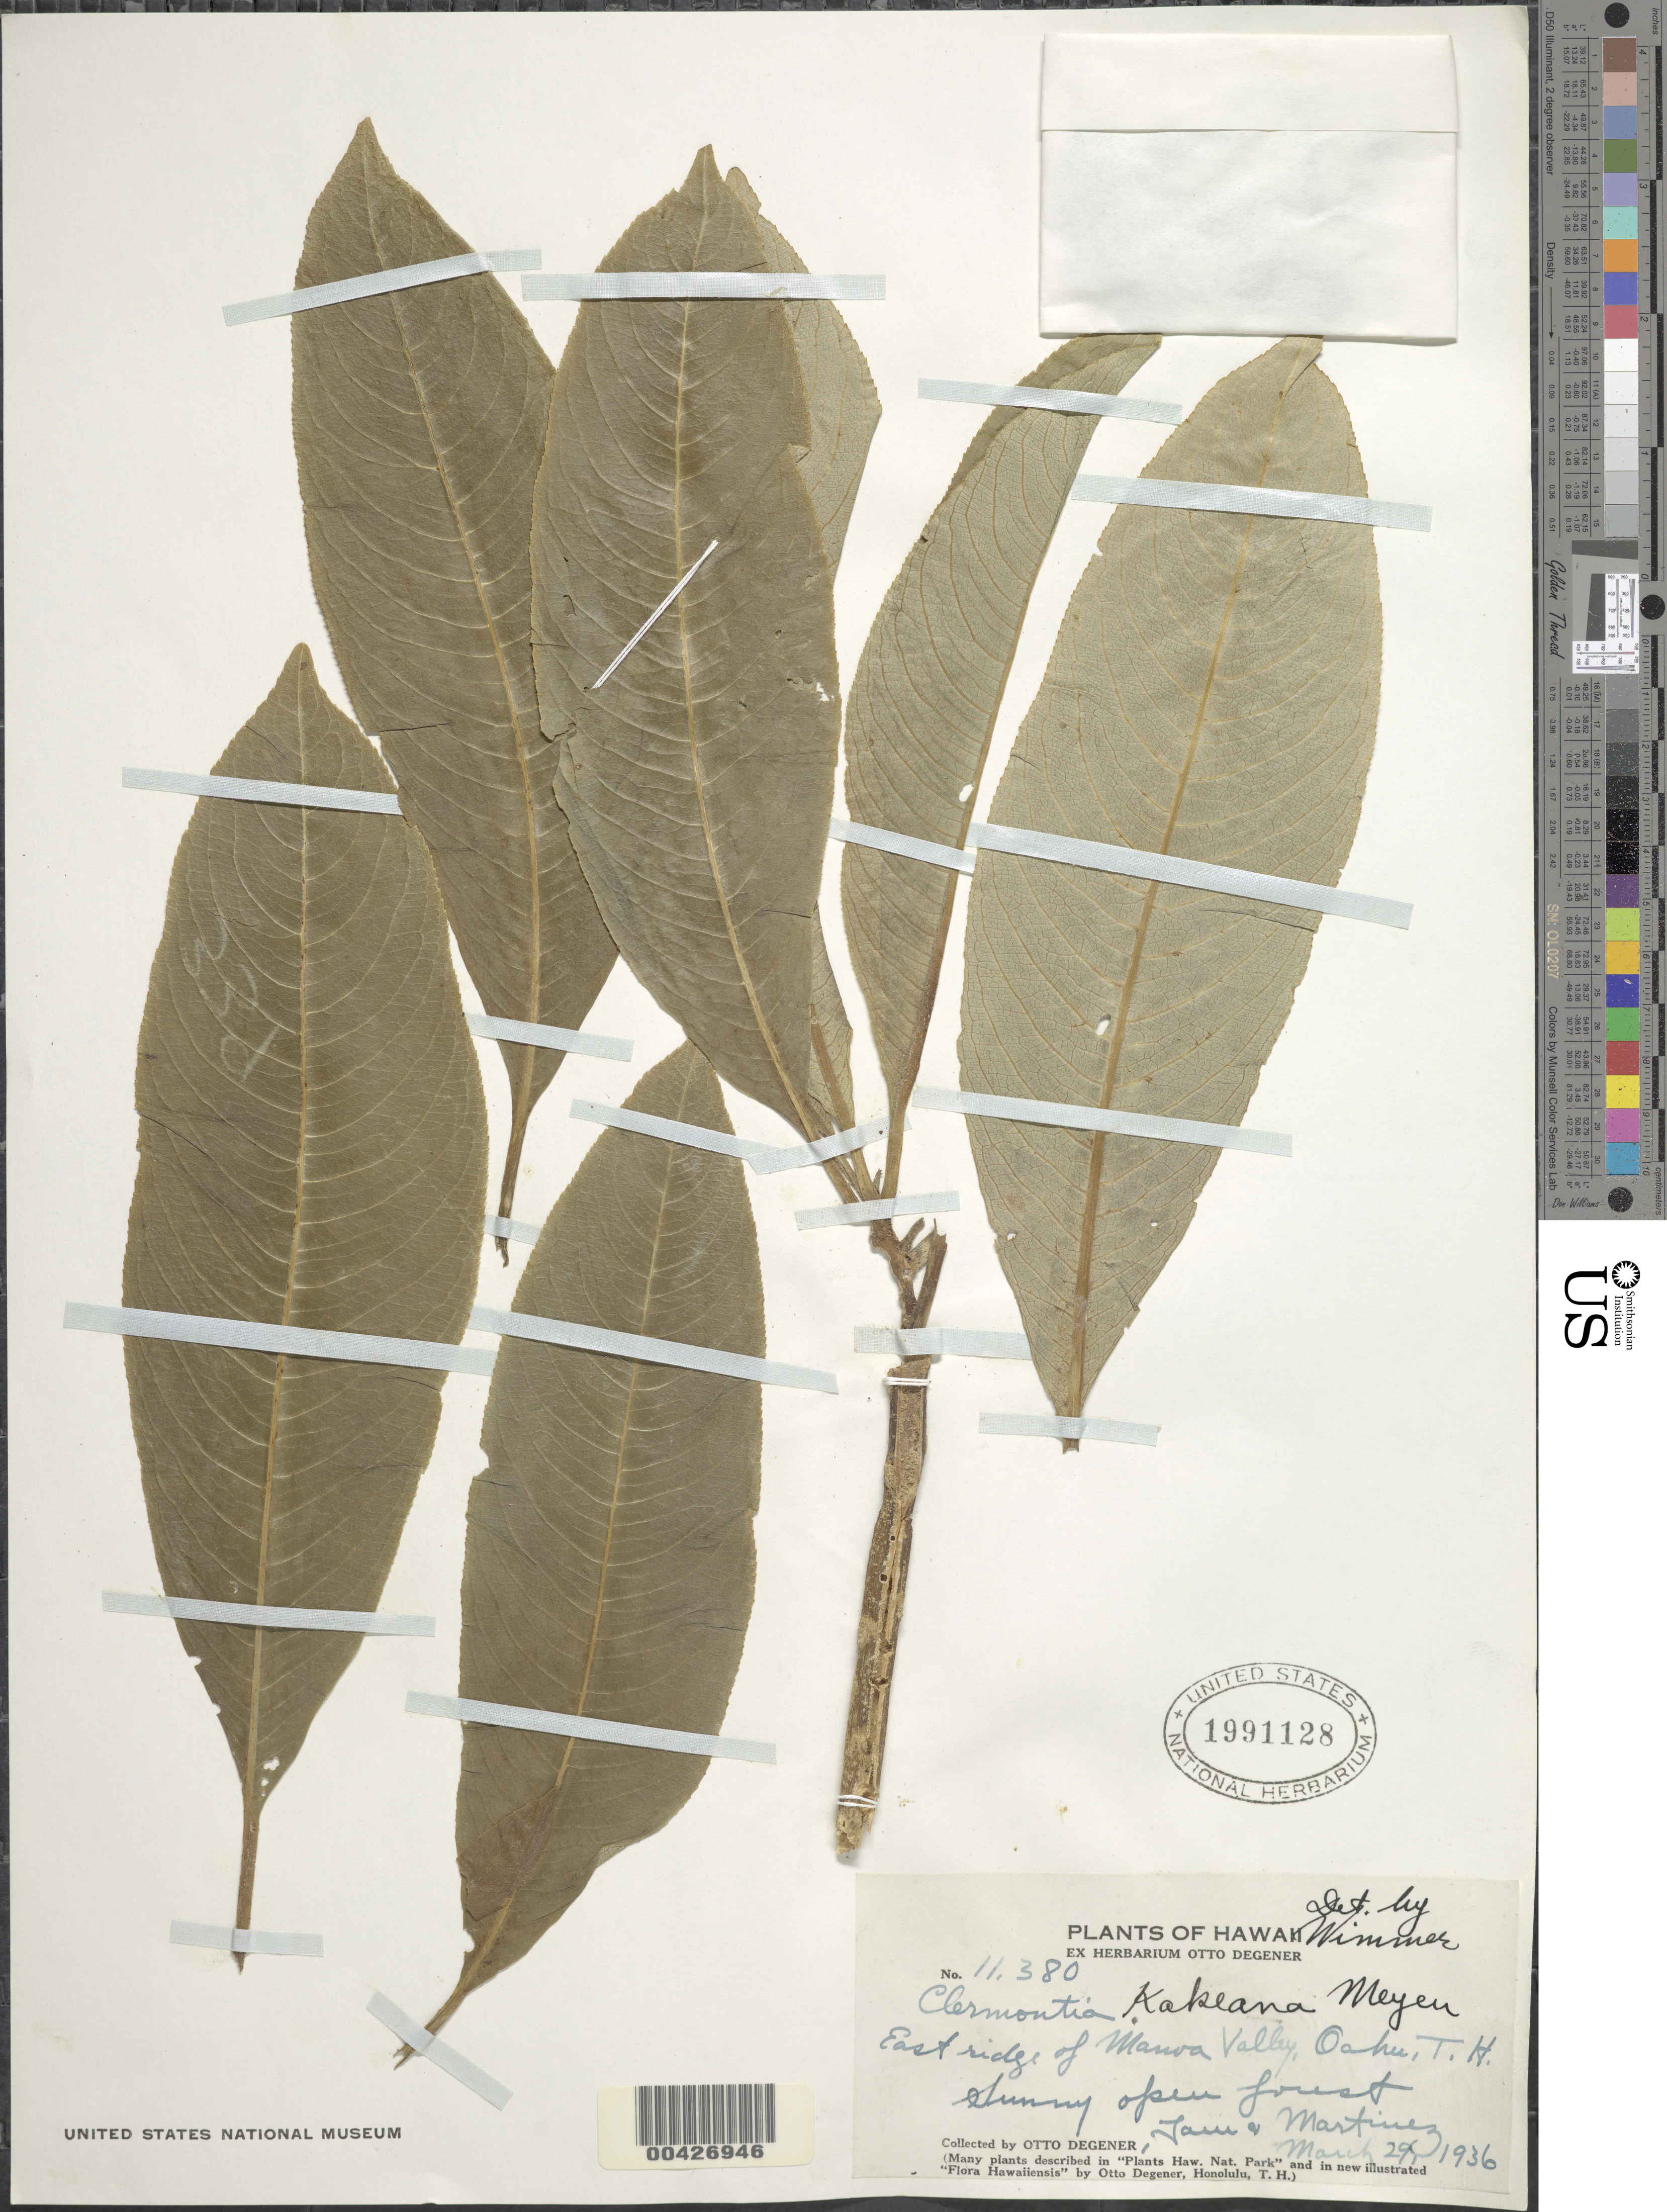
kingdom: Plantae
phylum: Tracheophyta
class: Magnoliopsida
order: Asterales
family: Campanulaceae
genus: Clermontia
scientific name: Clermontia kakeana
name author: Meyen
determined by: Wimmer, F. E.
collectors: O. Degener, Taui & -- Martinez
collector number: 11380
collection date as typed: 29 Mar 1936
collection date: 1936-03-29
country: United States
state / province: Hawaii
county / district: Honolulu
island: Oahu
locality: East ridge of Manoa Valley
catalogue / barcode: US 1991128